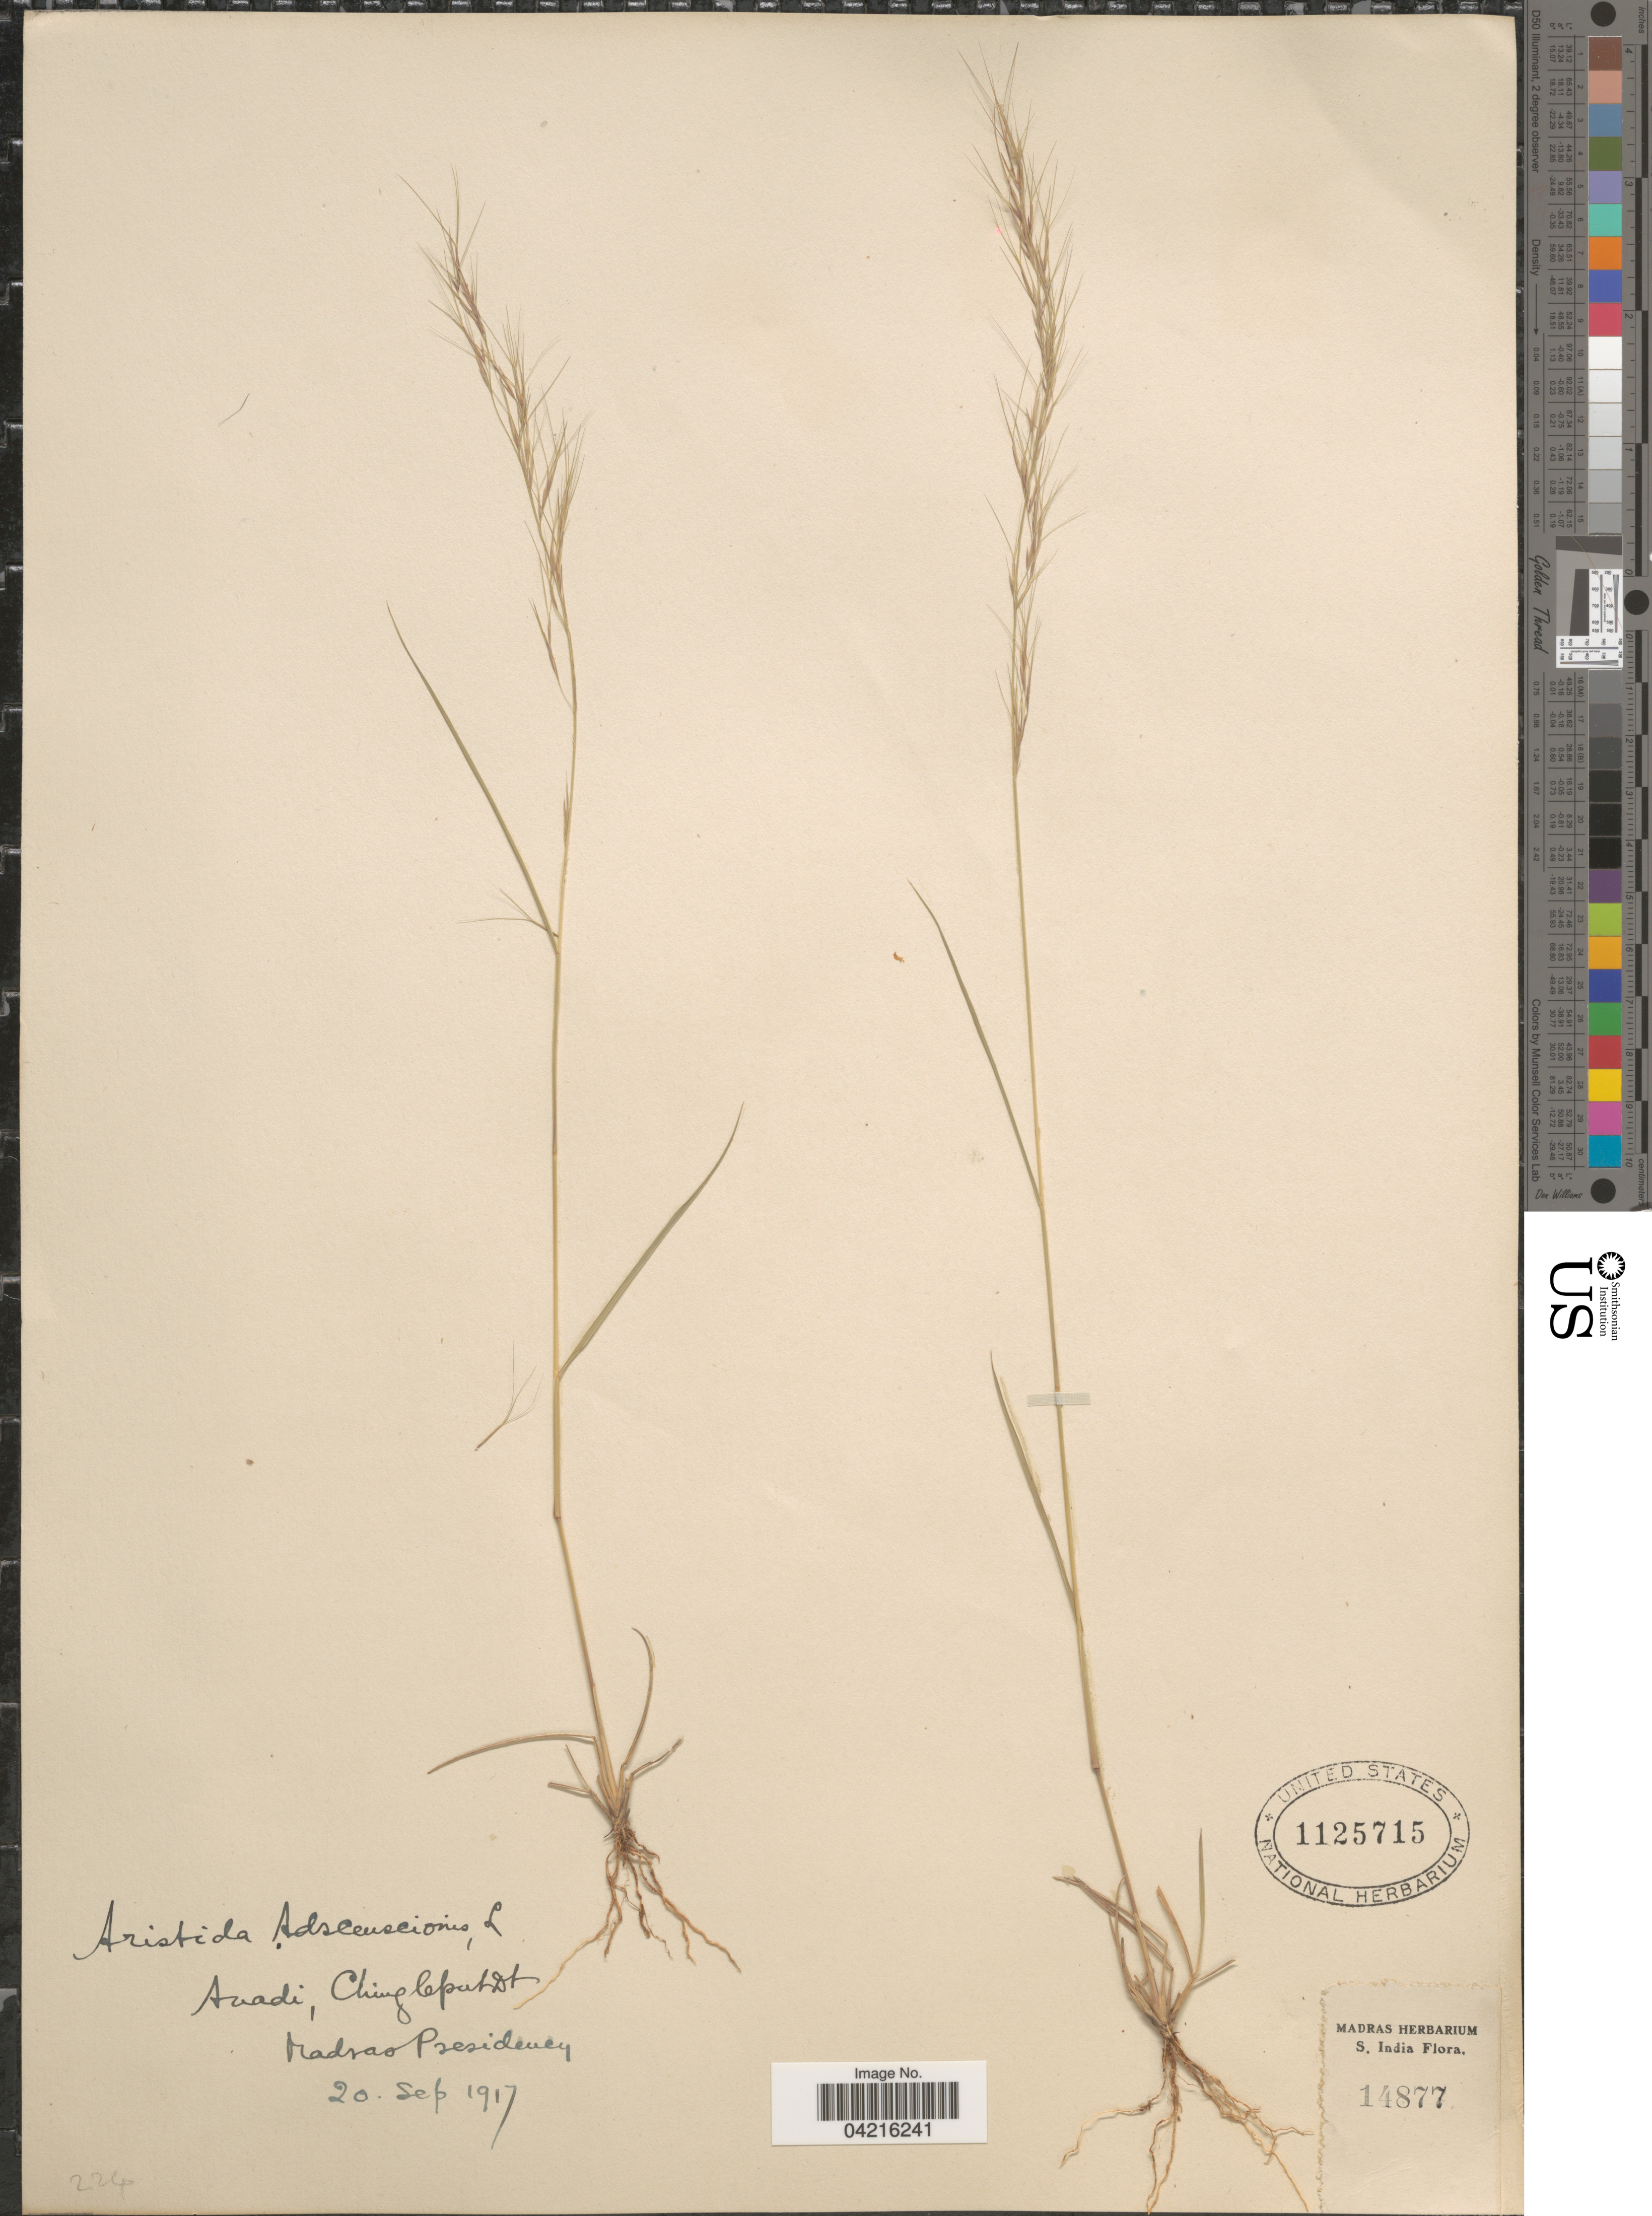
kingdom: Plantae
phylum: Tracheophyta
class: Liliopsida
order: Poales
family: Poaceae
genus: Aristida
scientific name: Aristida adscensionis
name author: L.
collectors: Ex herb. Madras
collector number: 14877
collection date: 1917-09-20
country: India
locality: Avadi, Chinglepat Dt. Madras Presidency. S. India.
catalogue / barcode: US 1125715